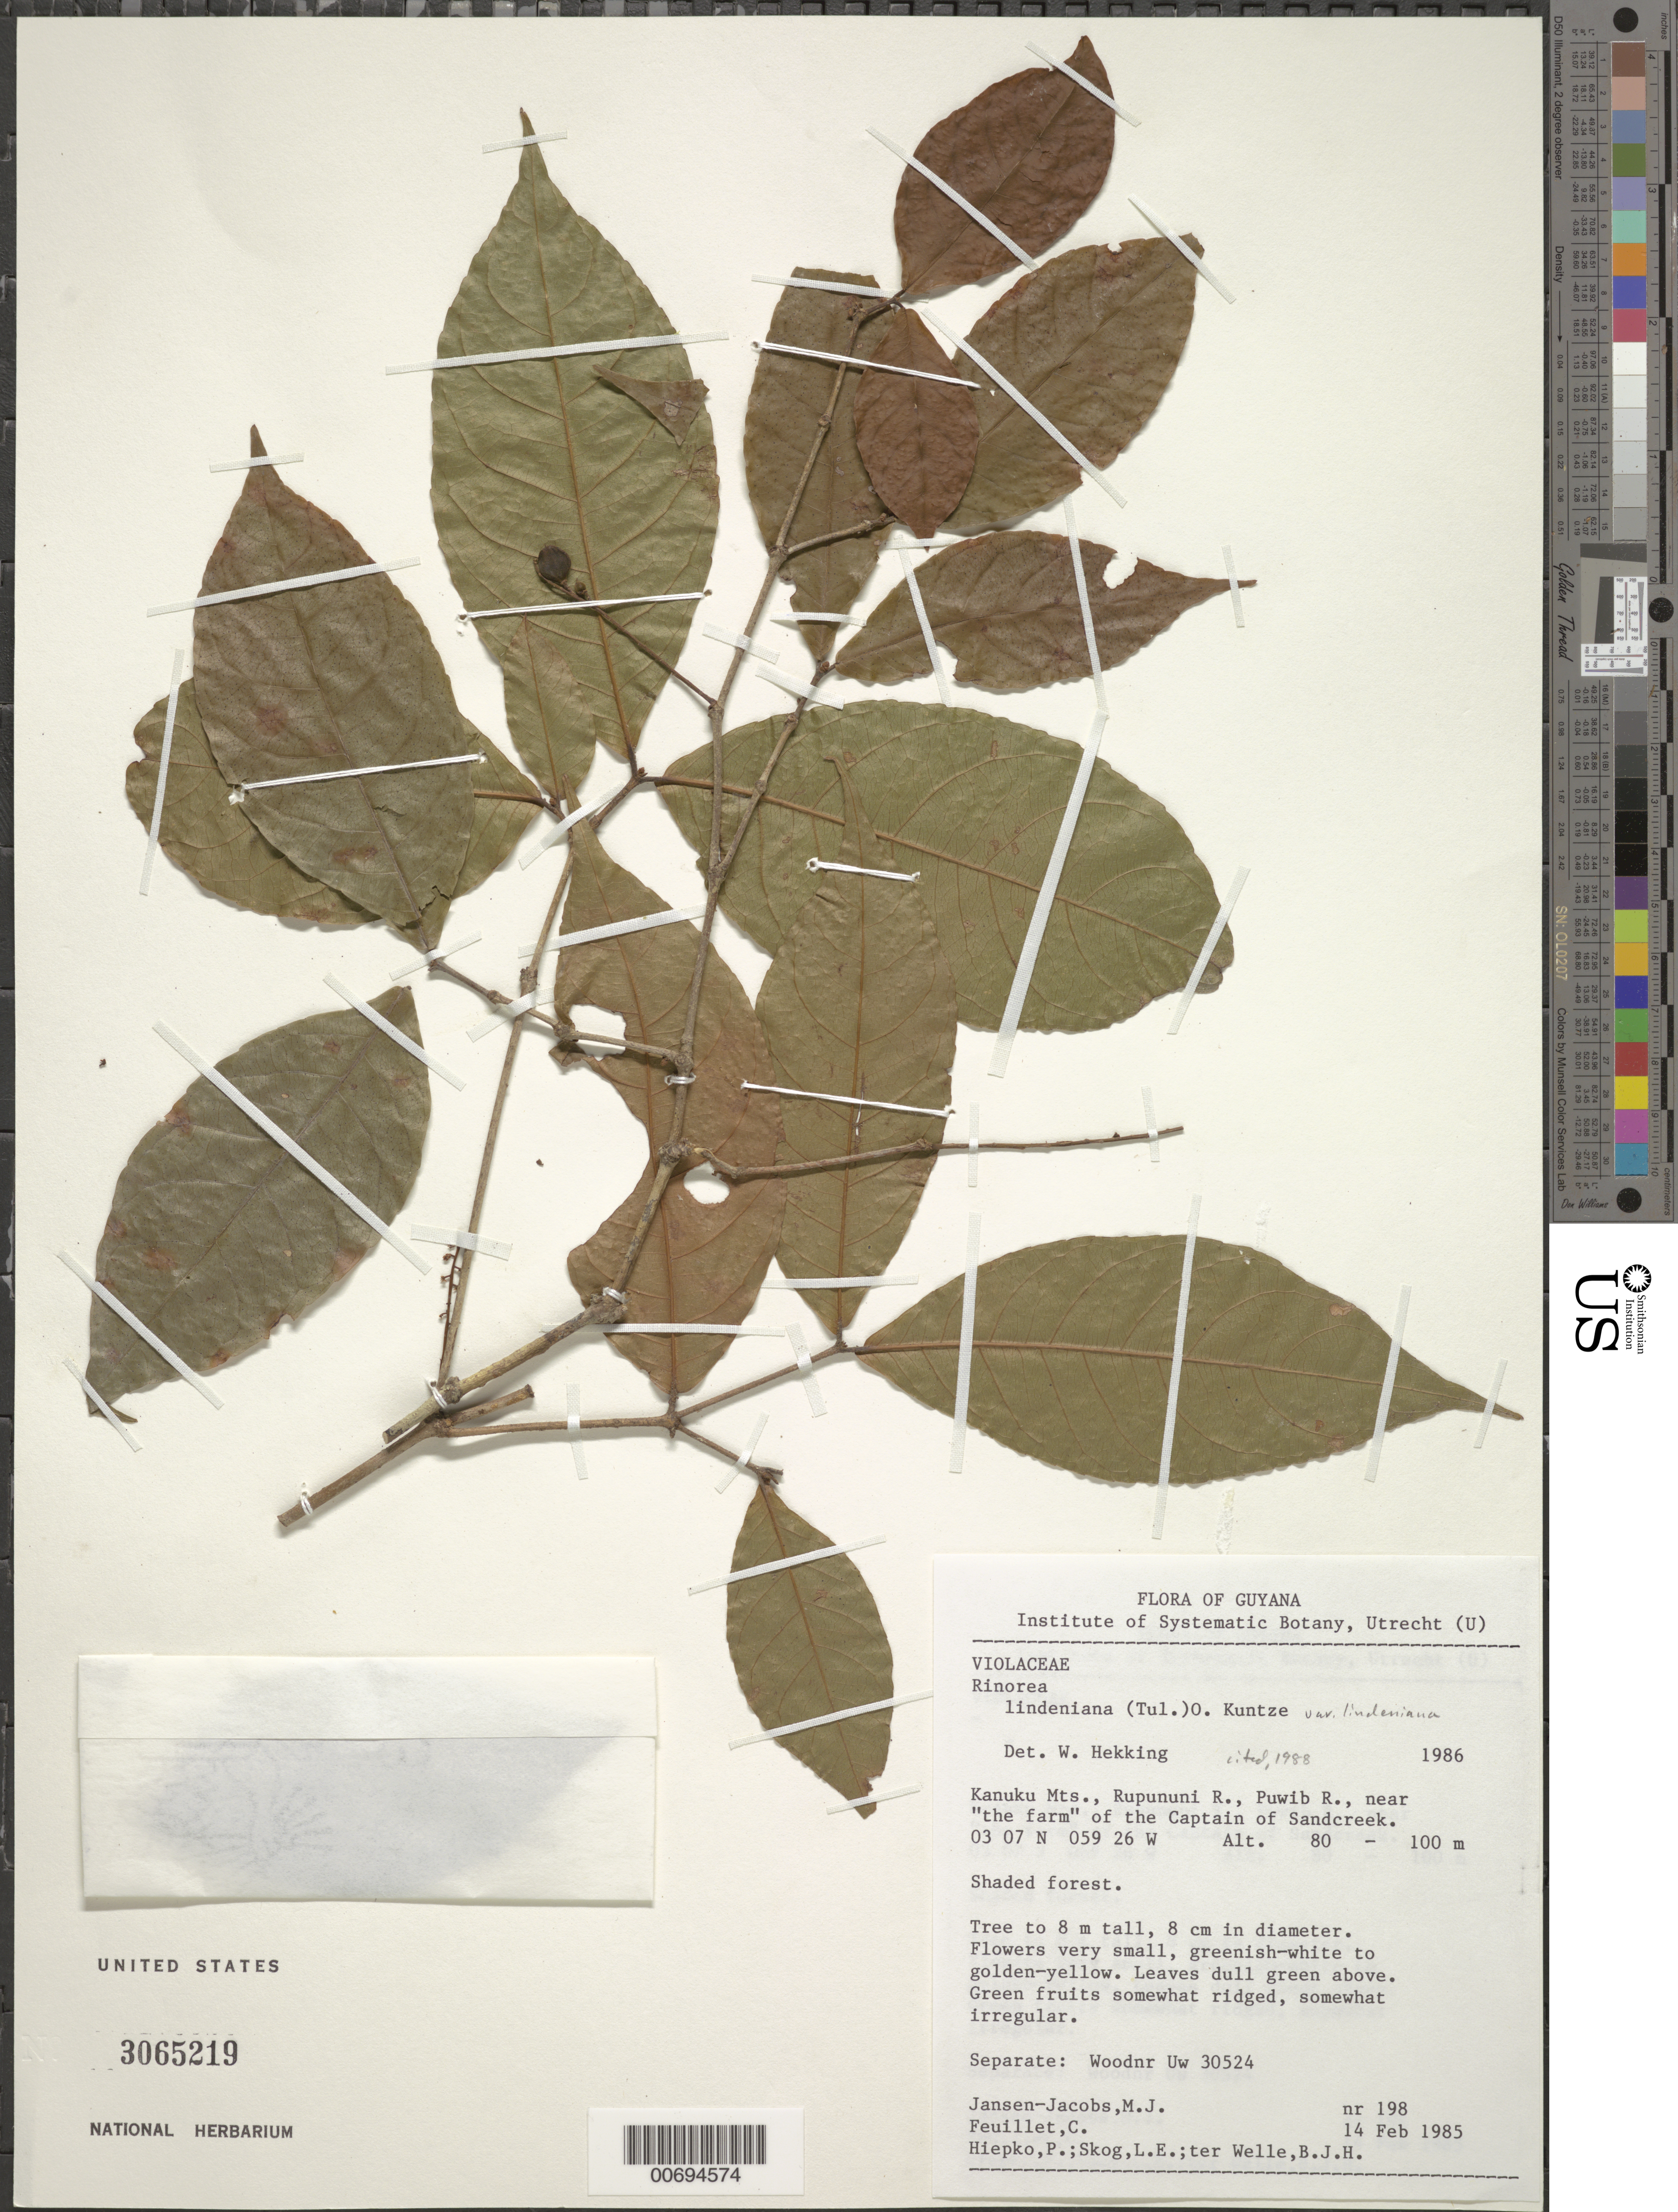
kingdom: Plantae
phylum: Tracheophyta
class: Magnoliopsida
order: Malpighiales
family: Violaceae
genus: Rinorea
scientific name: Rinorea lindeniana var. lindeniana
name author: (Tul.) Kuntze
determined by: Hekking, W. H. A.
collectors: M. J. Jansen-Jacobs, C. Feuillet, P. H. Hiepko, L. E. Skog & B. Welle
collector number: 198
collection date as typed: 14-Feb-85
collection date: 1985-02-14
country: Guyana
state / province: U. Takutu-U. Essequibo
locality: Kanuku Mts., Rupununi R., Puwib R. near "the farm" of the Captain of Sandcreek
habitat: Shaded forest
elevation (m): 80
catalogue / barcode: US 3065219